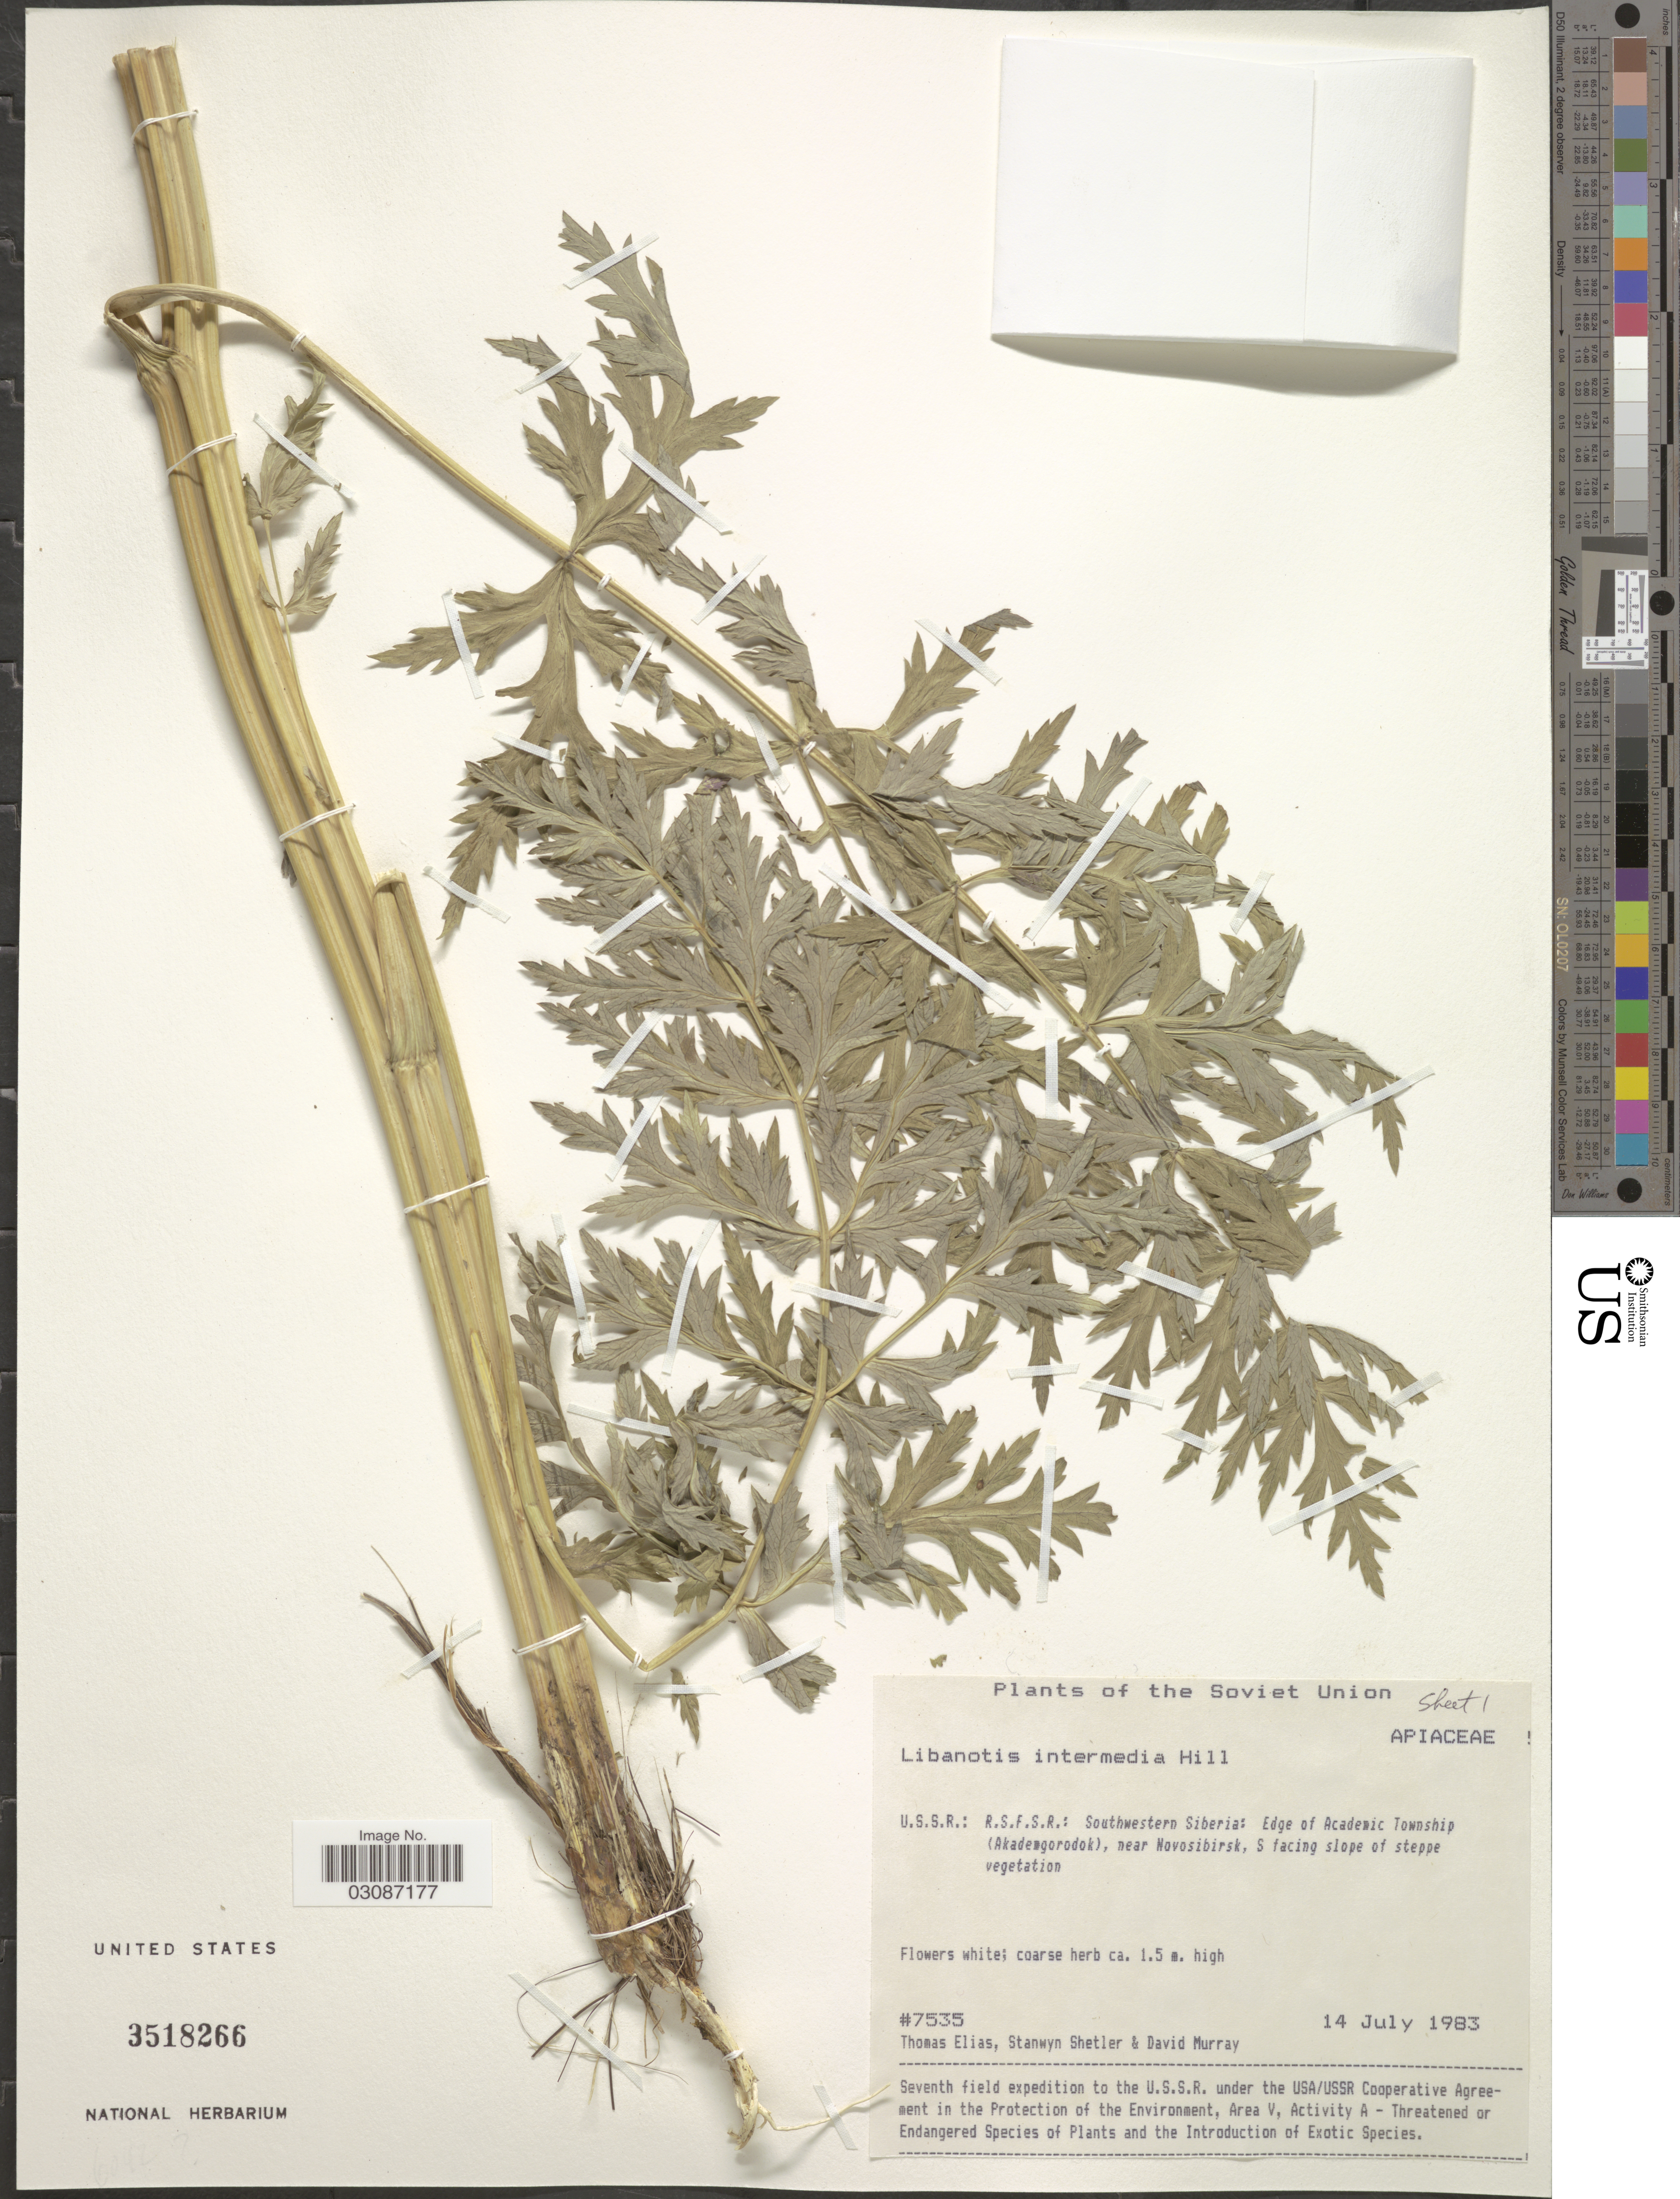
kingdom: Plantae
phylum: Tracheophyta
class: Magnoliopsida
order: Apiales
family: Apiaceae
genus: Seseli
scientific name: Seseli libanotis subsp. intermedium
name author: (Rupr.) P.W. Ball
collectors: T. S. Elias, S. Shetler & D. F. Murray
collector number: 7535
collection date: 1983-07-14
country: Russian Federation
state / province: Novosibirsk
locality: Soviet Union. U.S.S.R.: R.S.F.S.R.: Southwestern Siberia: Edge of Academic Township (Akademgorodok), near Novosibirsk, S facing slope of steppe vegetation.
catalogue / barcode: US 3518266